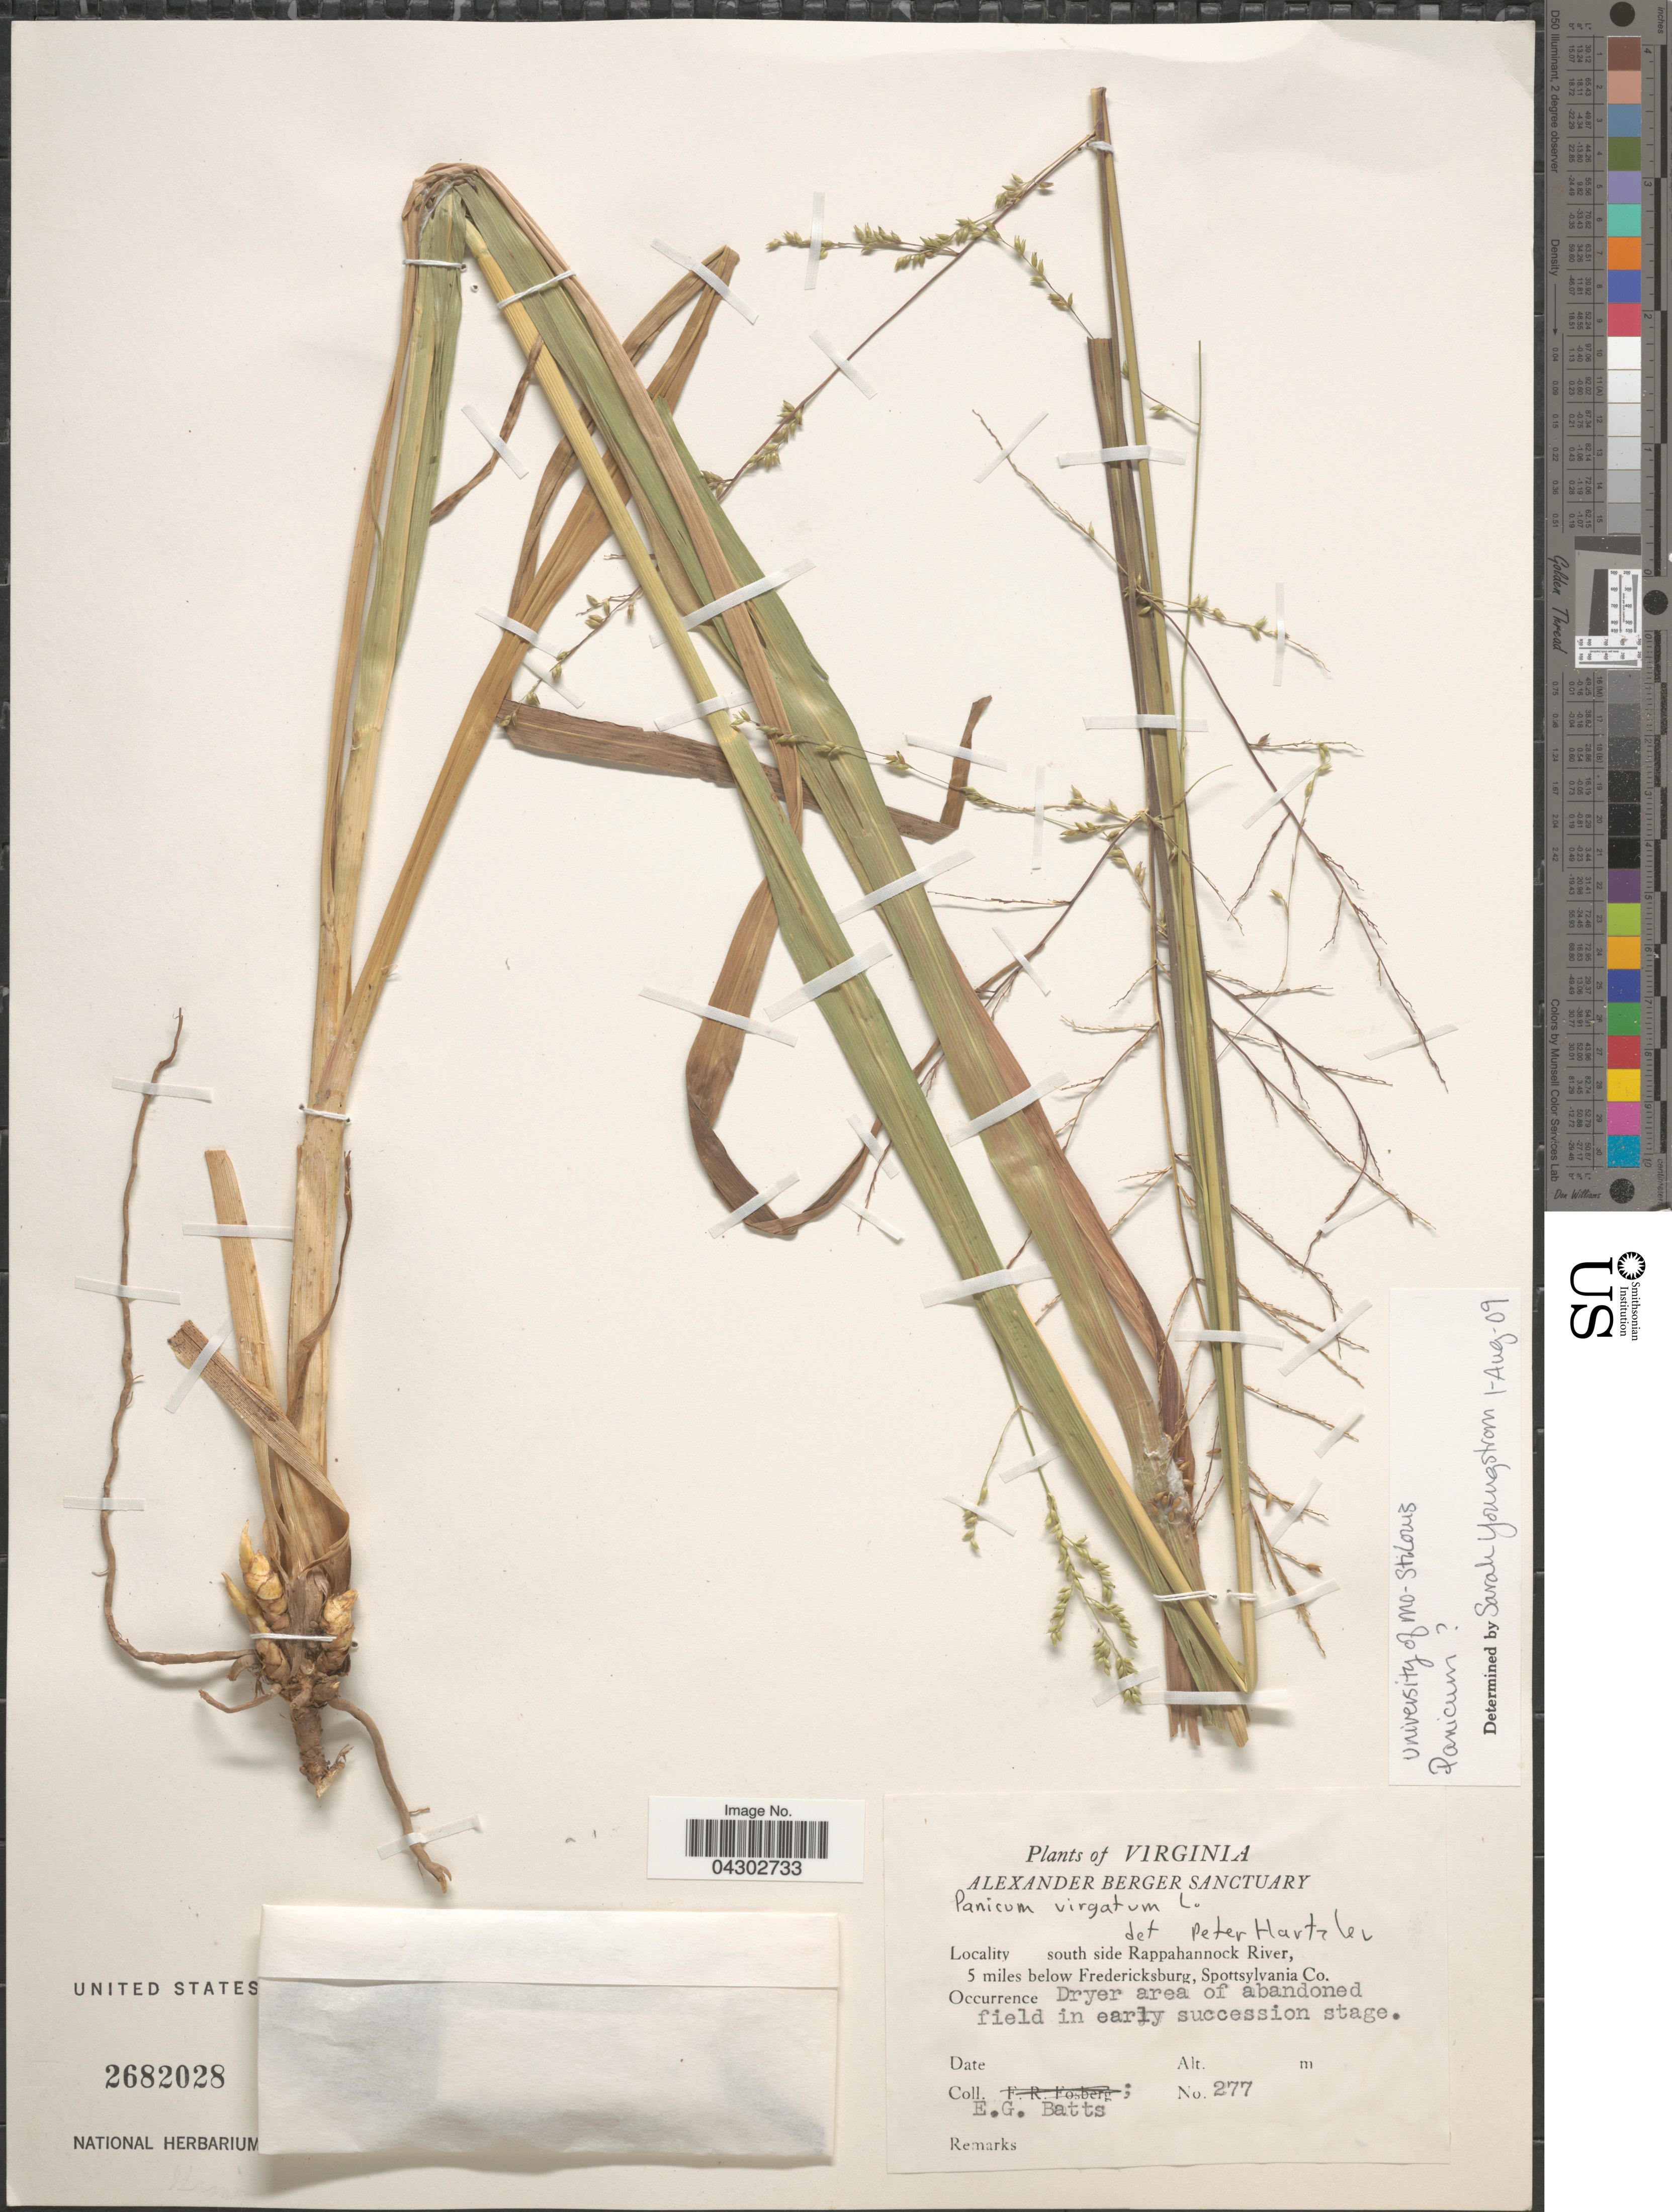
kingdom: Plantae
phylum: Tracheophyta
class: Liliopsida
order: Poales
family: Poaceae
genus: Panicum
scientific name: Panicum sp.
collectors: E. Batts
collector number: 277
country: United States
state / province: Virginia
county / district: Spotsylvania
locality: Alexander Berger Sanctuary. South side Rappahannock River, 5 miles below Fredericksburg. Dryer area of abandoned field in early succession stage.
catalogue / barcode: US 2682028